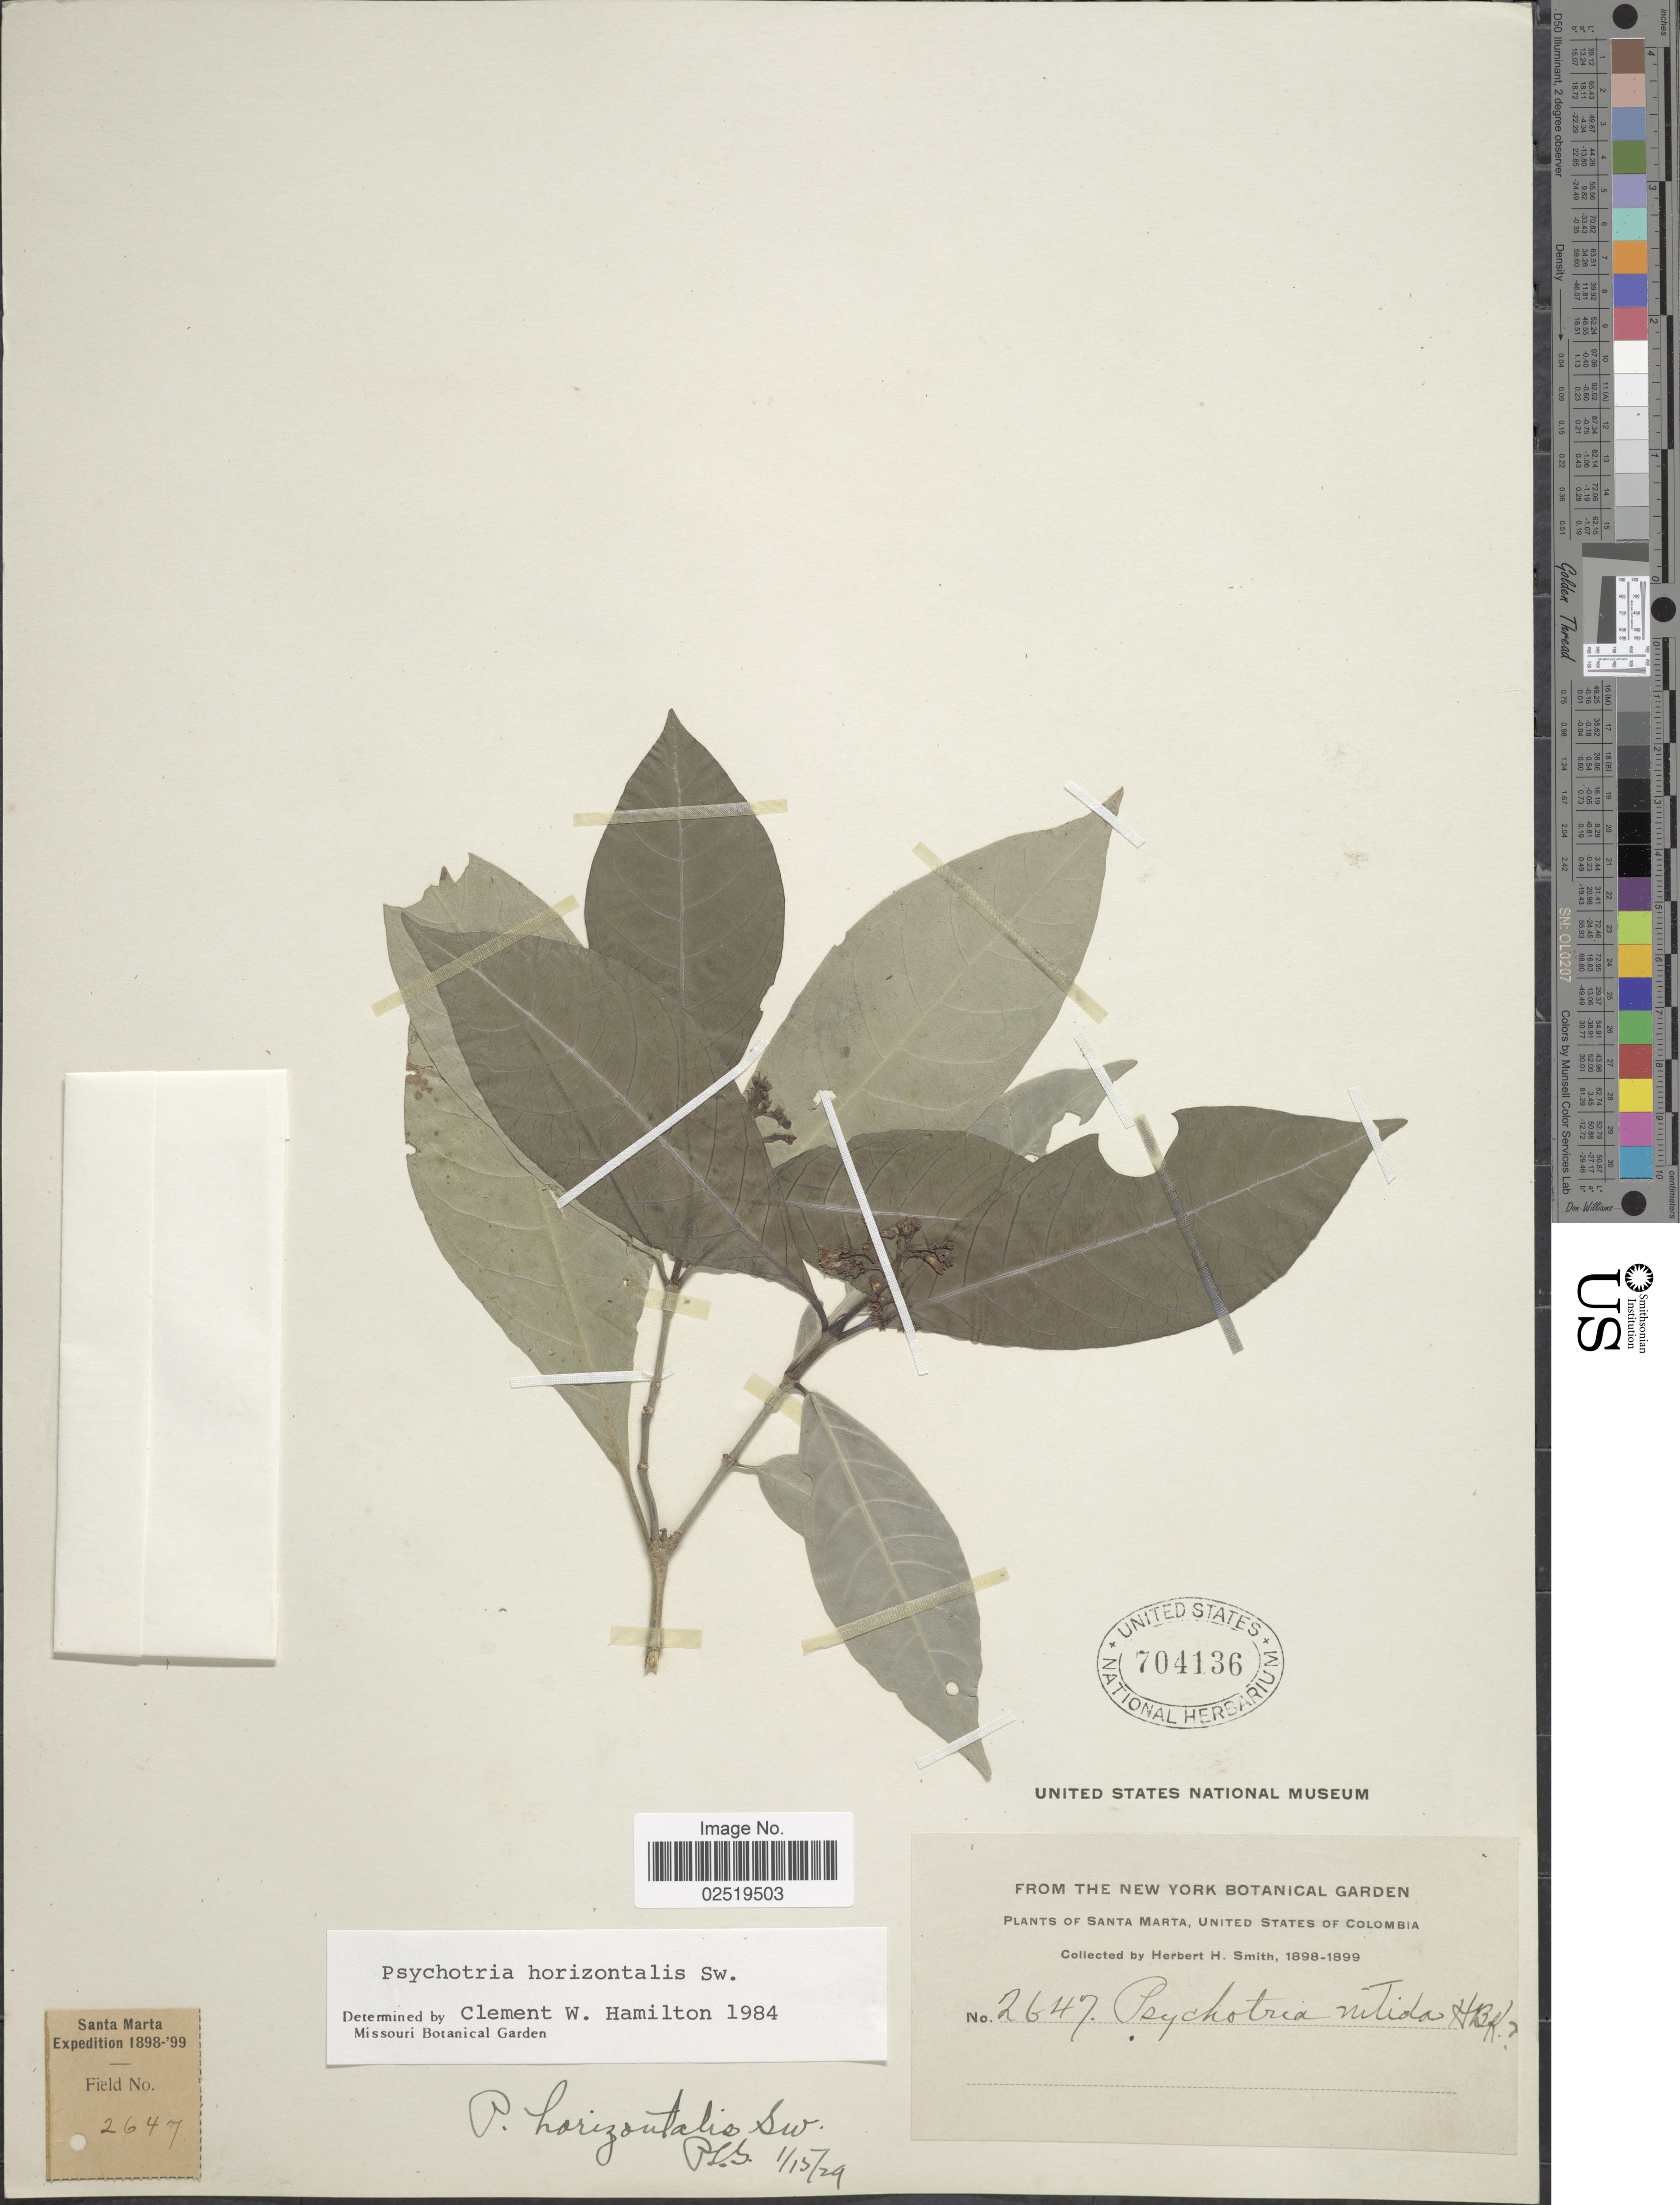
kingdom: Plantae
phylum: Tracheophyta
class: Magnoliopsida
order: Gentianales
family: Rubiaceae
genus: Psychotria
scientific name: Psychotria horizontalis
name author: Sw.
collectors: Herbert H. Smith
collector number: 2647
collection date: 1898/1899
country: Colombia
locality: Santa Marta, United States of Colombia.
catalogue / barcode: US 704136